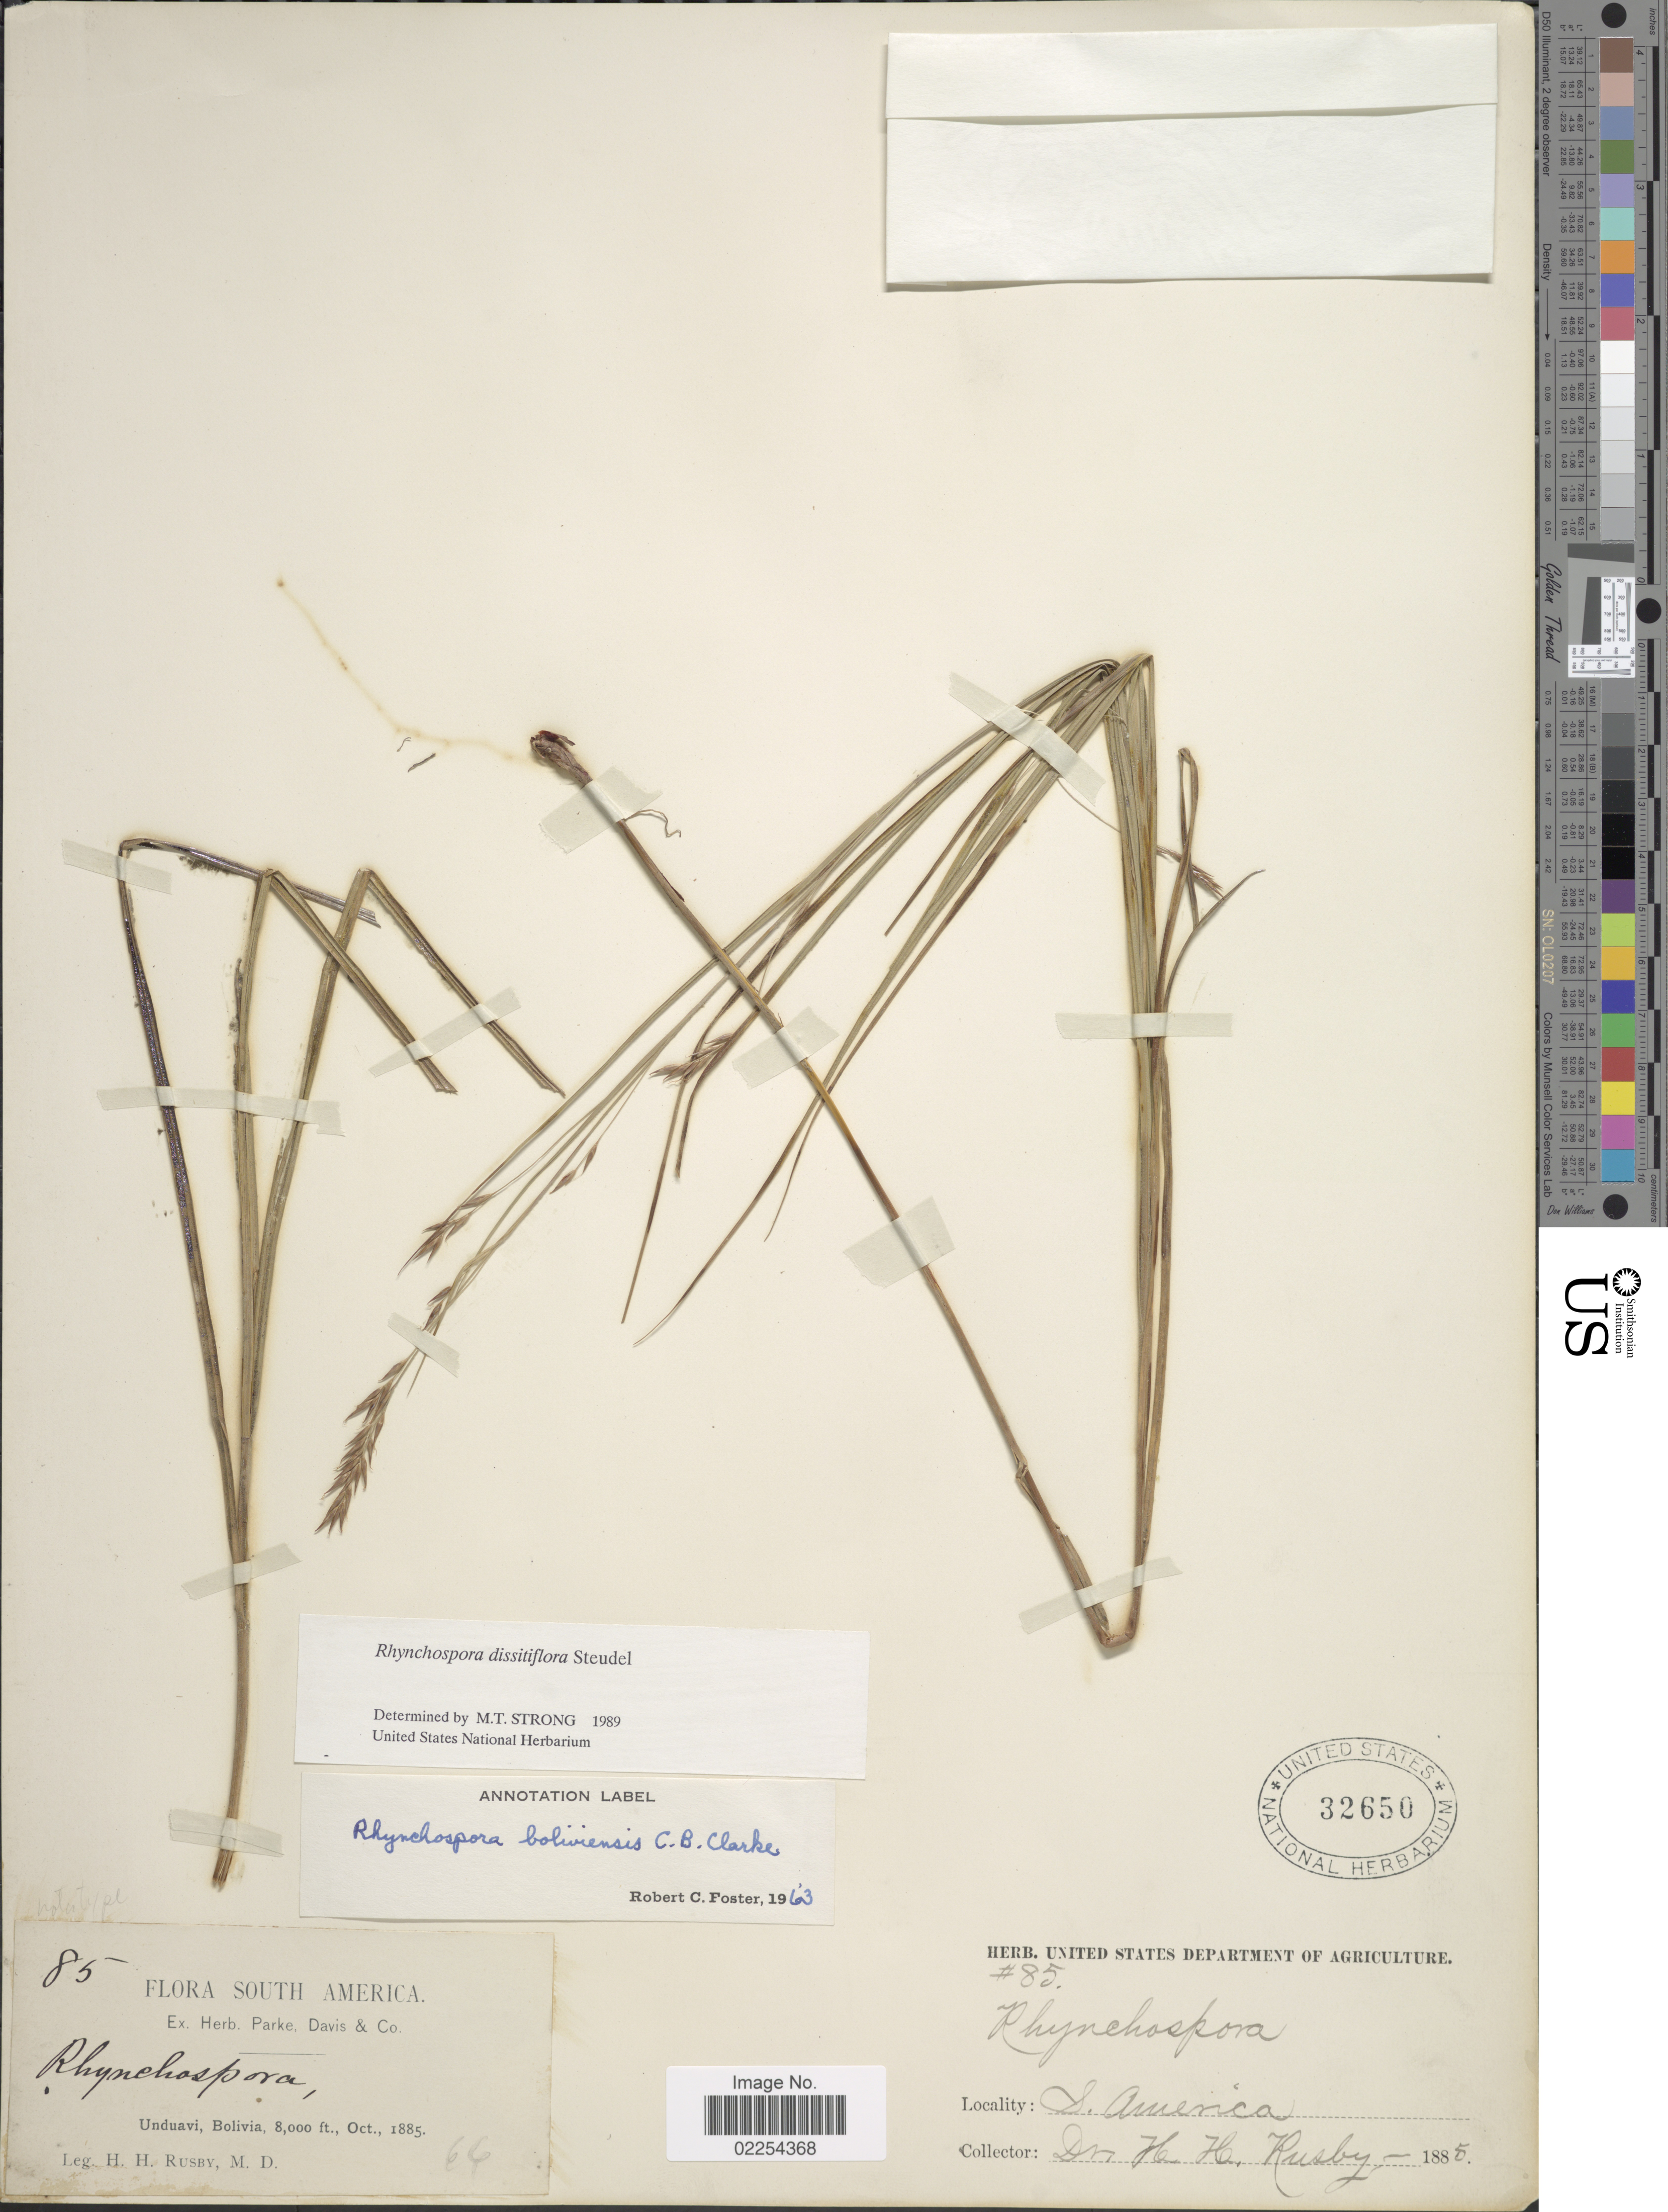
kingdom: Plantae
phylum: Tracheophyta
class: Liliopsida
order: Poales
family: Cyperaceae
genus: Rhynchospora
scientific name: Rhynchospora dissitiflora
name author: Steud. ex Boeckeler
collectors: H. H. Rusby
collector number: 85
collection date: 1885-10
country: Bolivia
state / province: La Paz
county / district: Nor Yungas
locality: Unduavi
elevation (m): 2438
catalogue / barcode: US 32650